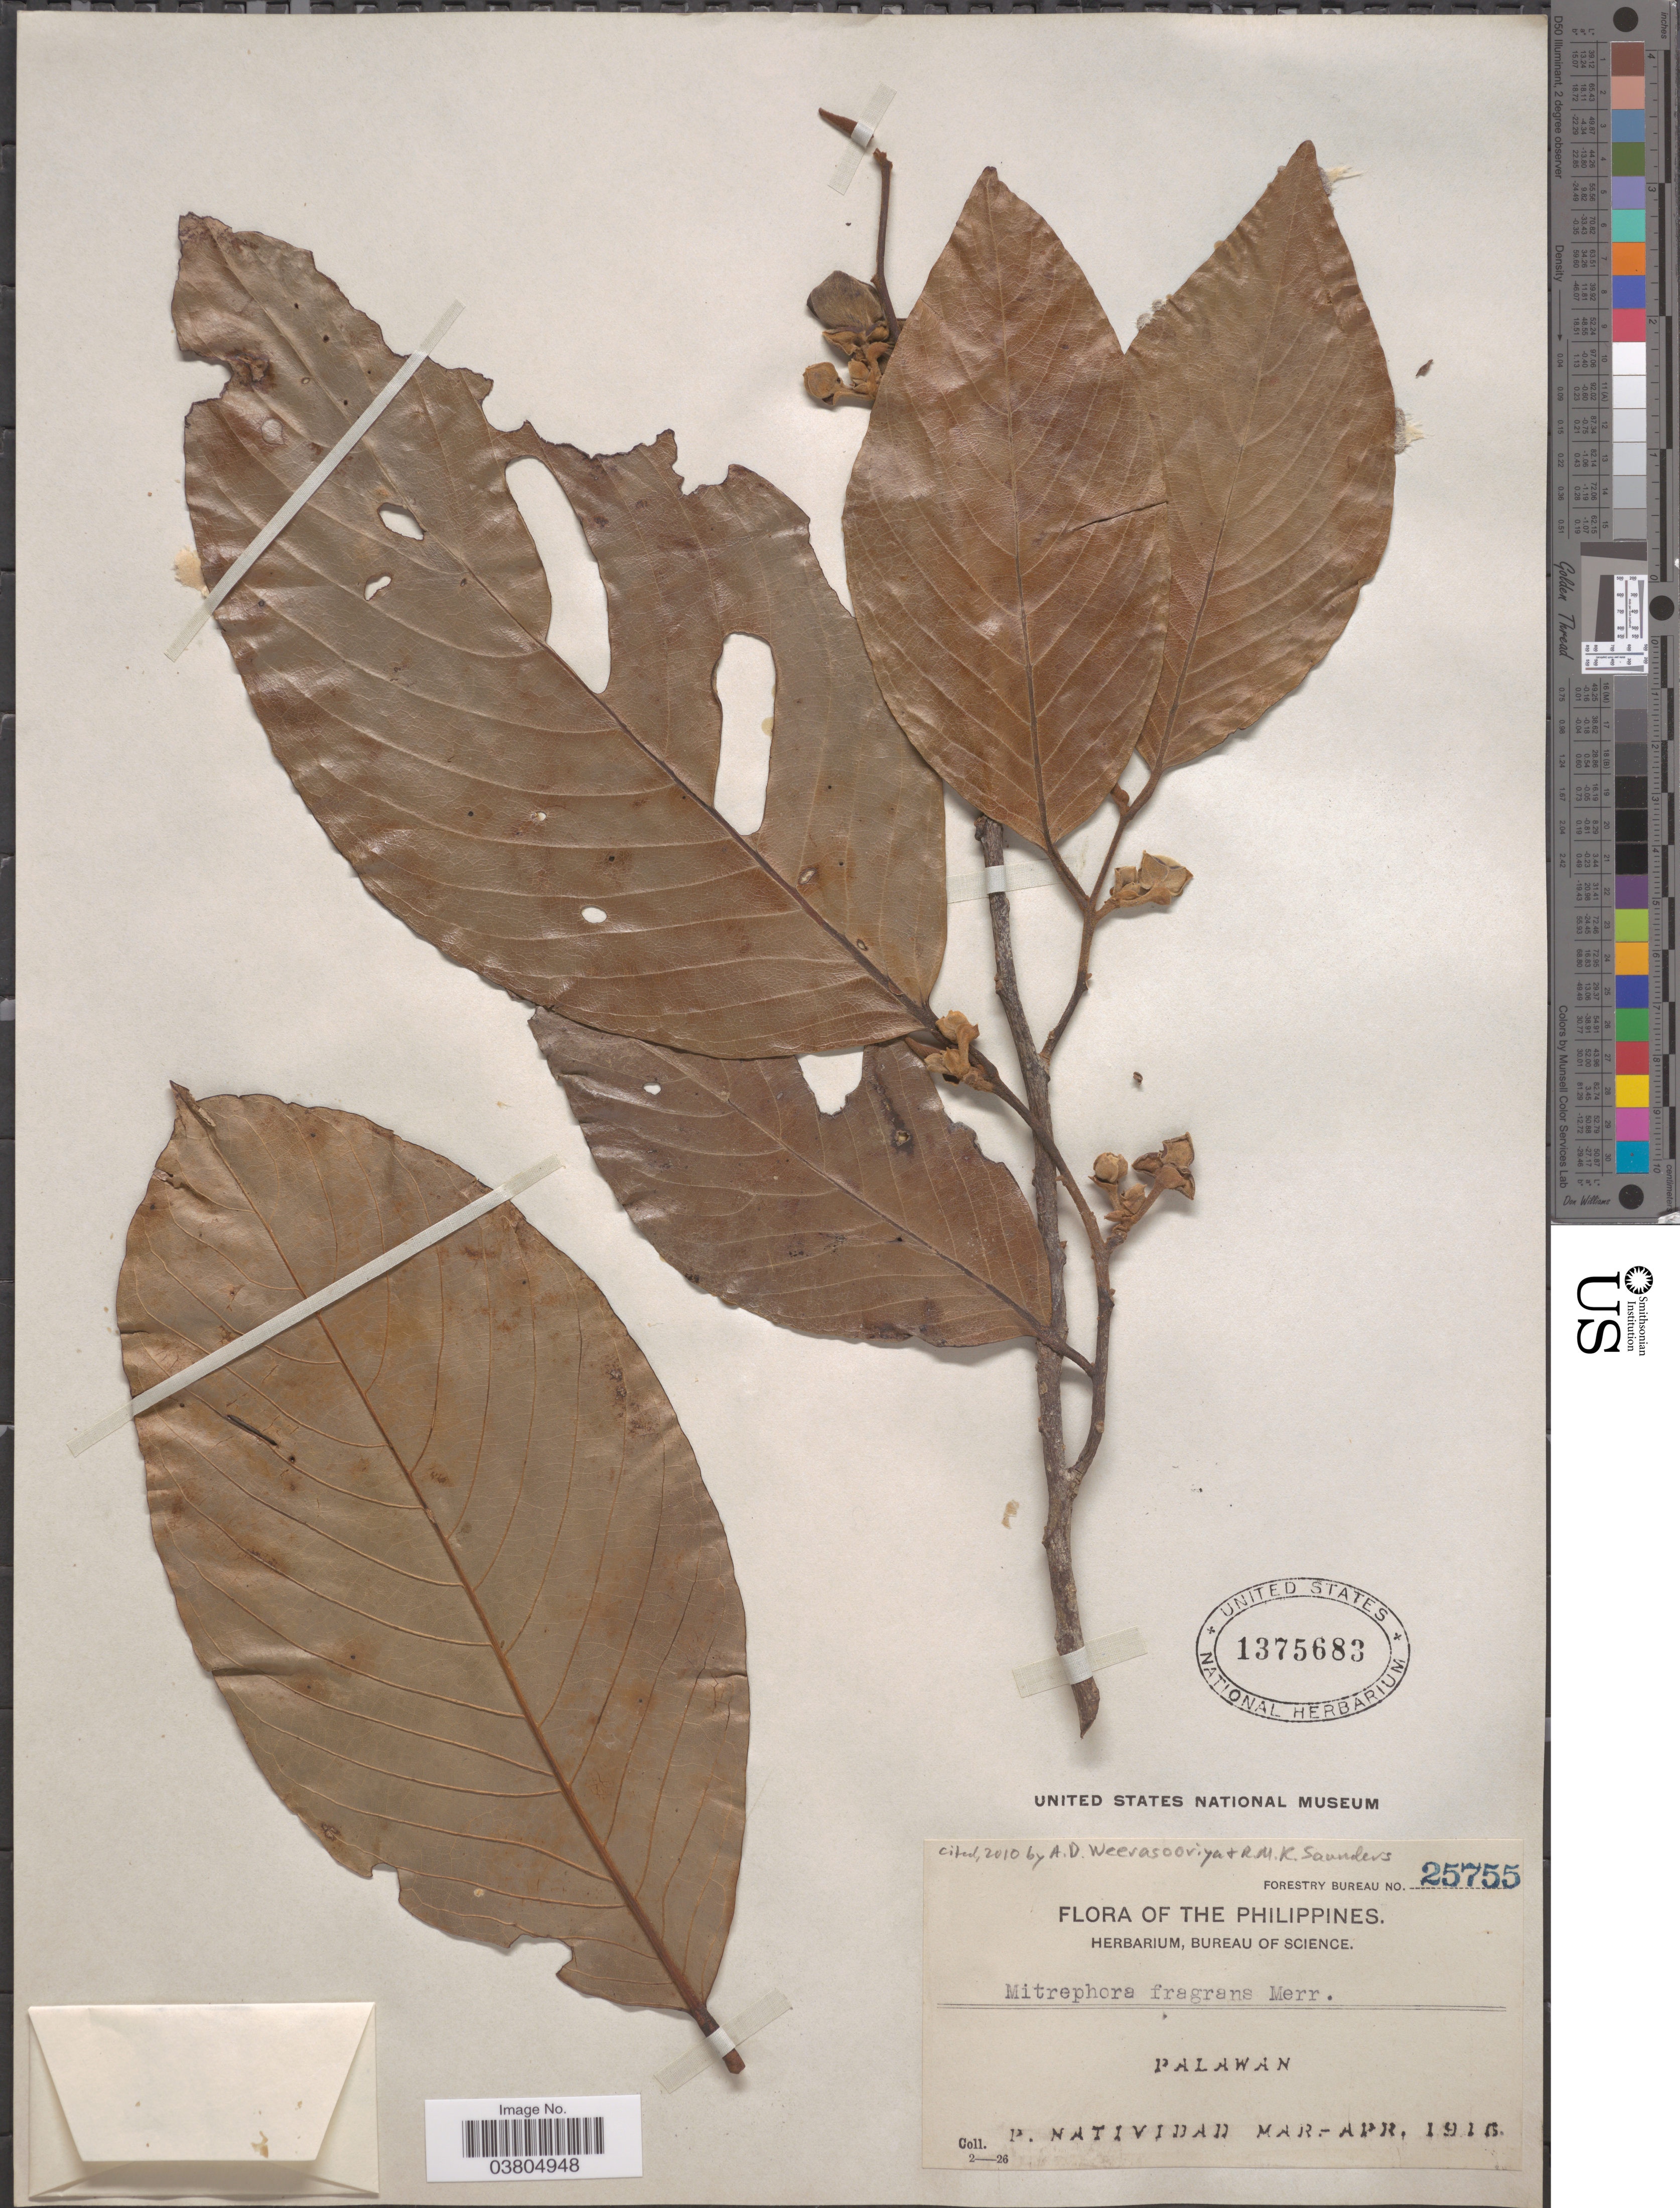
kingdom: Plantae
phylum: Tracheophyta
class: Magnoliopsida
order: Magnoliales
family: Annonaceae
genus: Mitrephora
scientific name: Mitrephora fragrans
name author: Merr.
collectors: P. Natividad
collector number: Forestry Bureau 25755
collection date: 1916-03/1916-04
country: Philippines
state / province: Mimaropa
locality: Palawan.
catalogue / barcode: US 1375683